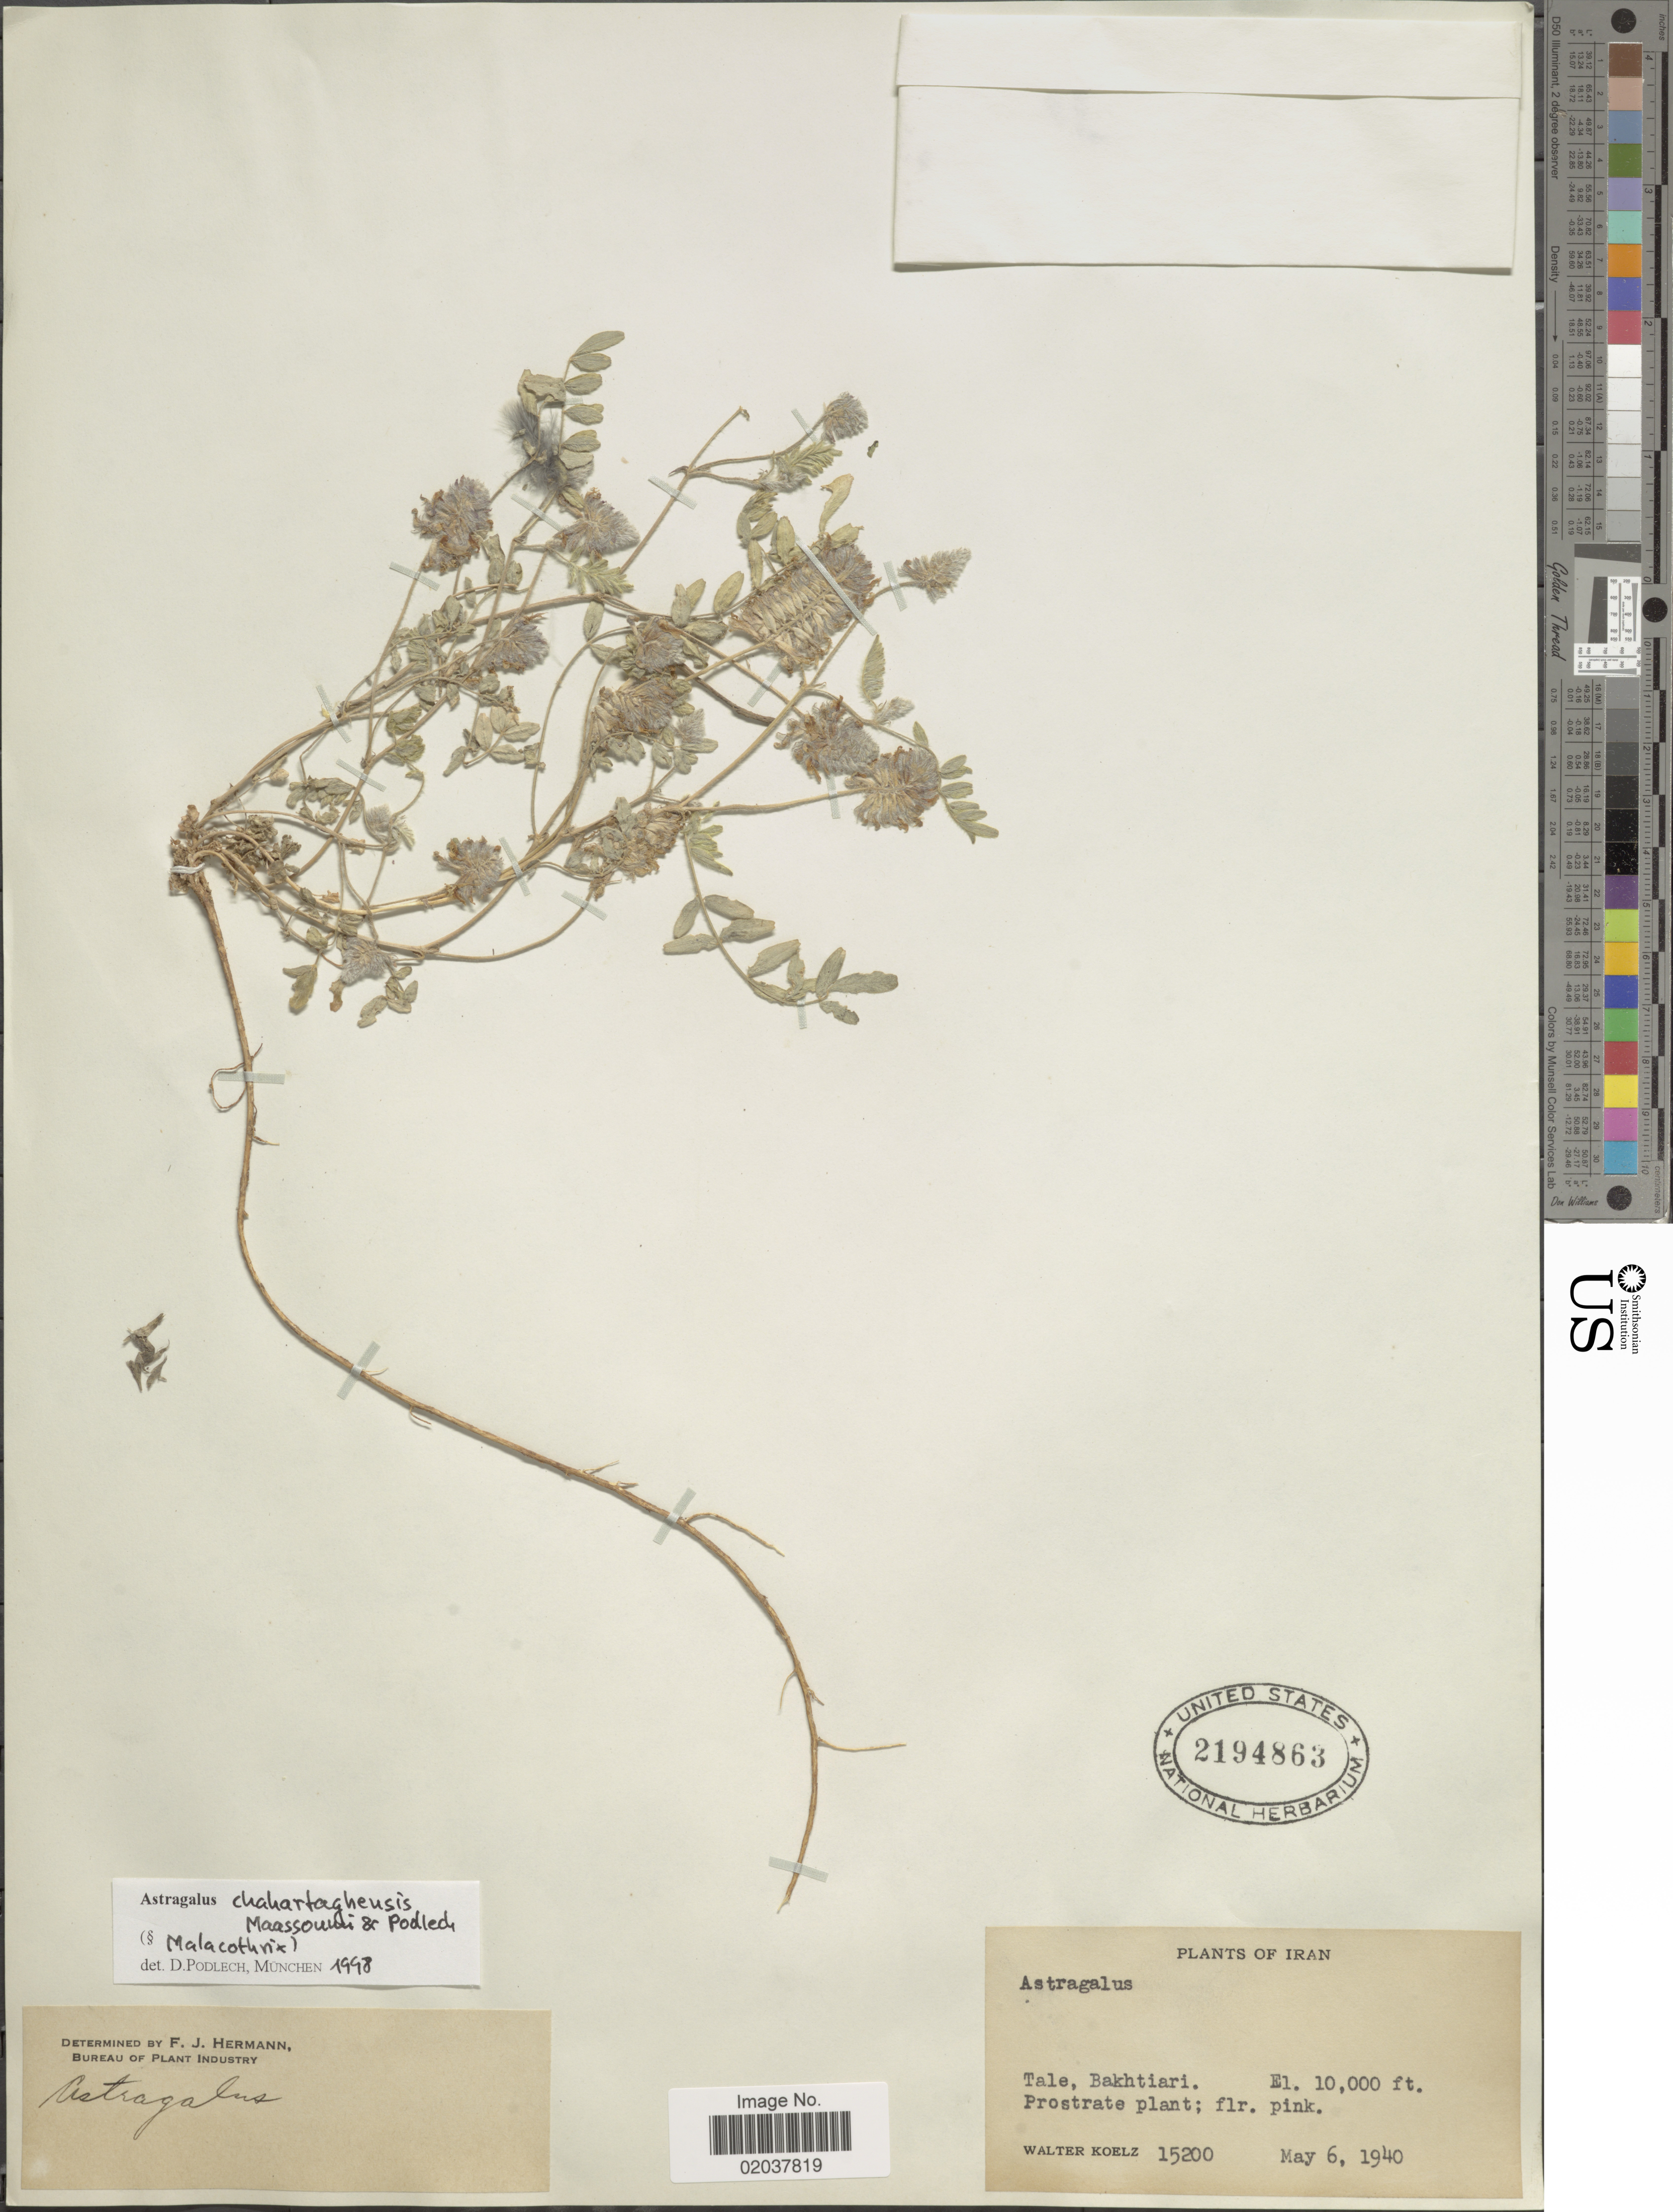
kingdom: Plantae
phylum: Tracheophyta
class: Magnoliopsida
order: Fabales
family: Fabaceae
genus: Astragalus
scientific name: Astragalus chahartaghensis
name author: Maassoumi & Podlech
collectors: W. N. Koelz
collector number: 15200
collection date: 1940-05-06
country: Iran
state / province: Chahar Mahaal and Bakhtiari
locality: Tale, Bakhtiari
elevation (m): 3048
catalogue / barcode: US 2194863